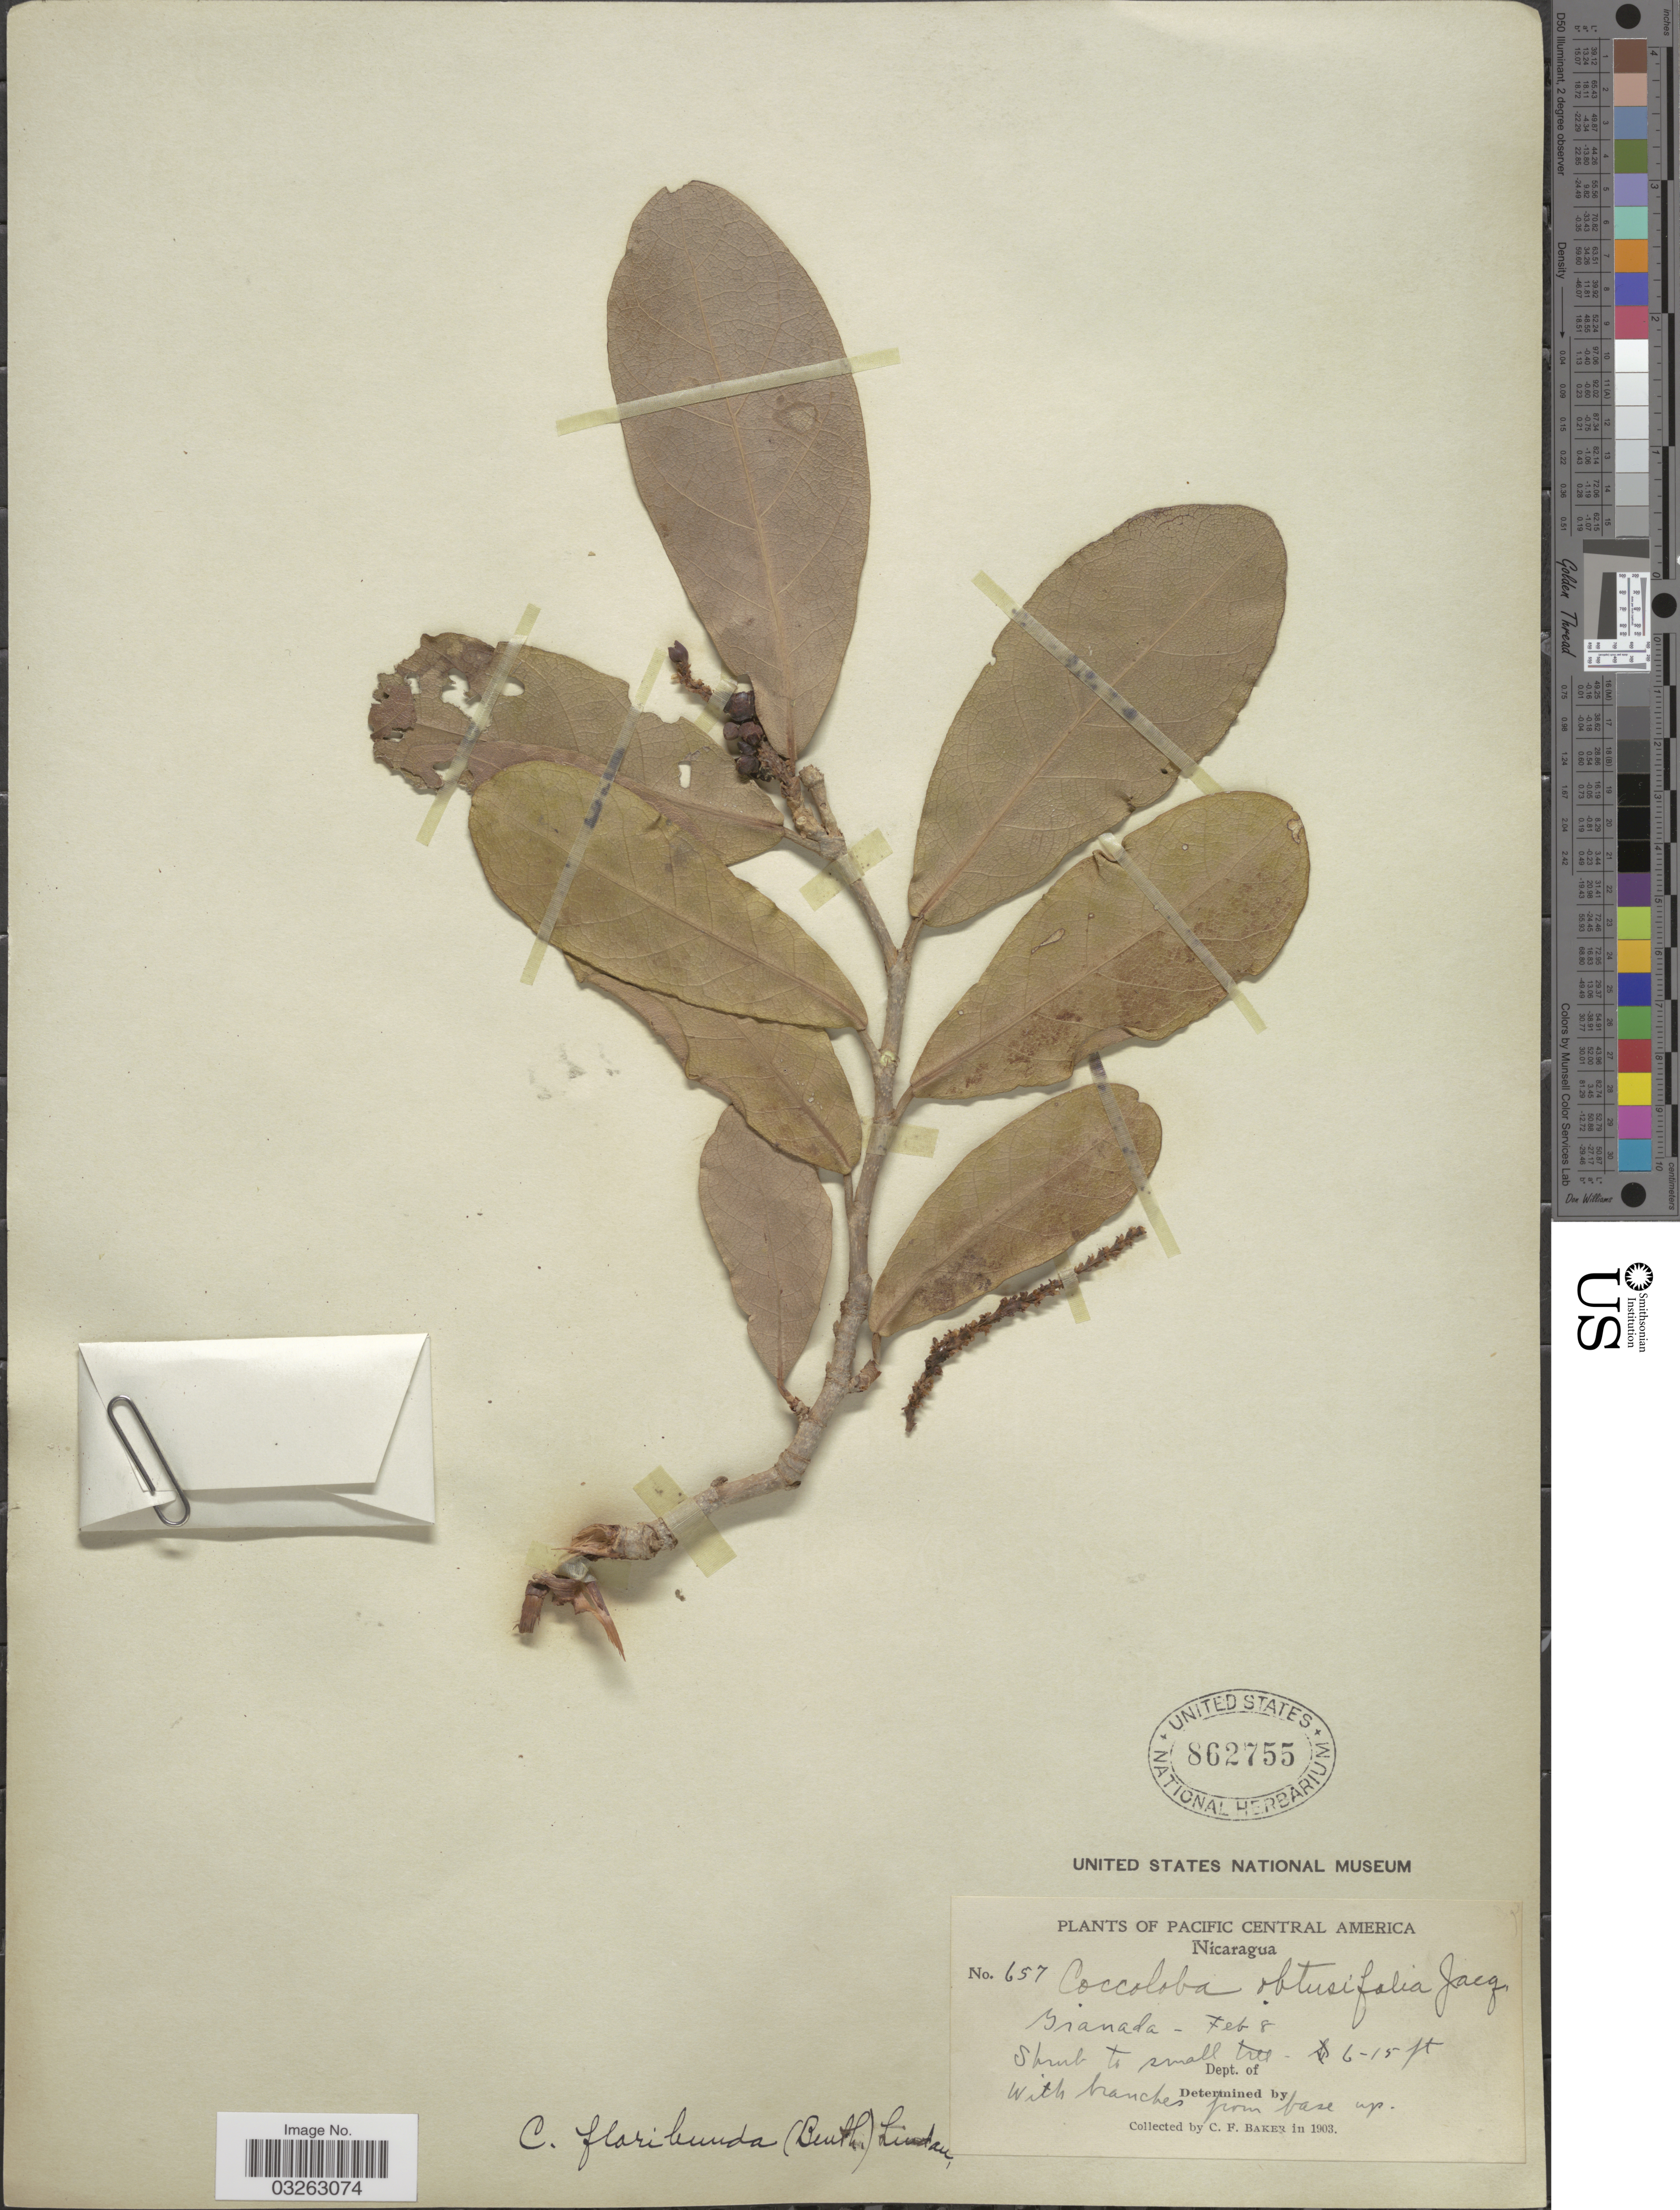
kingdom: Plantae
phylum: Tracheophyta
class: Magnoliopsida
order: Caryophyllales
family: Polygonaceae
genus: Coccoloba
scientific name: Coccoloba venosa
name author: L.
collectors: C. F. Baker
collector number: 657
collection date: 1903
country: Nicaragua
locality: Pacific Central America.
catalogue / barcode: US 862755